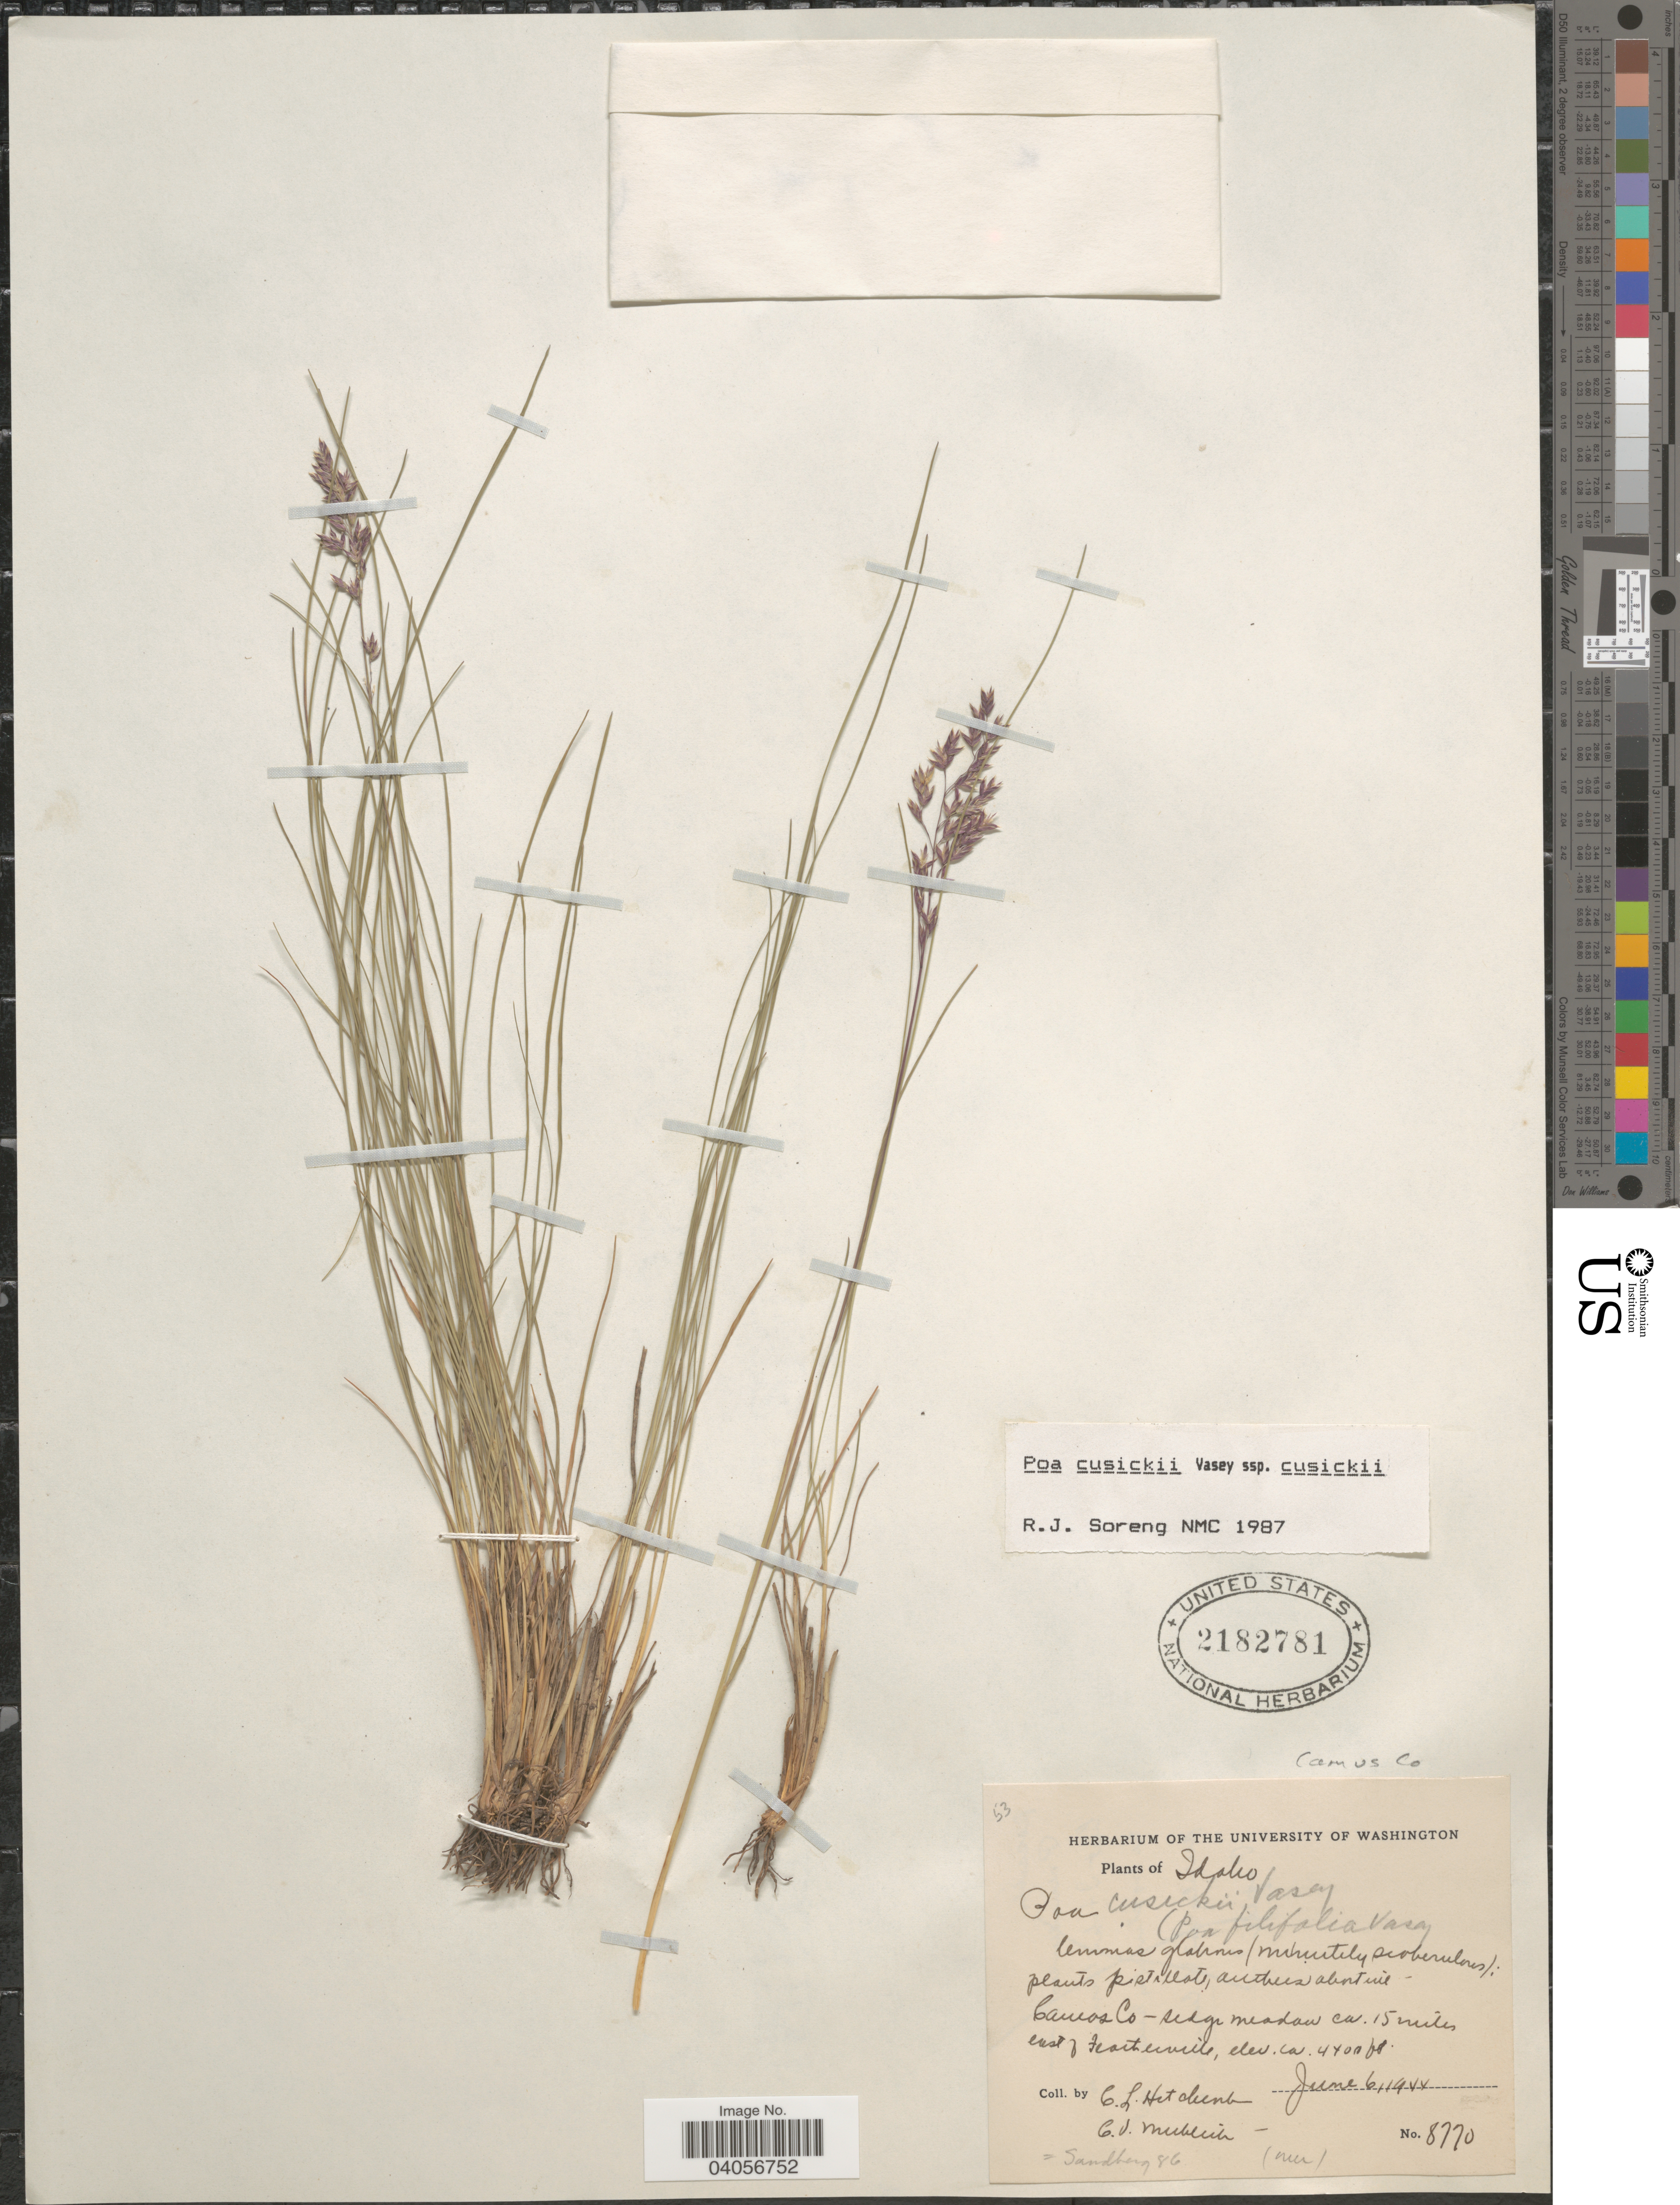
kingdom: Plantae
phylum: Tracheophyta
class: Liliopsida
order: Poales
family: Poaceae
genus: Poa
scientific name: Poa cusickii subsp. cusickii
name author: Vasey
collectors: C. L. Hitchcock & C. V. Muhlick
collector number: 8770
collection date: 1944-06-06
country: United States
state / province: Idaho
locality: Camas Co - sedge meadow ca. 15 miles east of Featherville.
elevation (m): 1341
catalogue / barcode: US 2182781